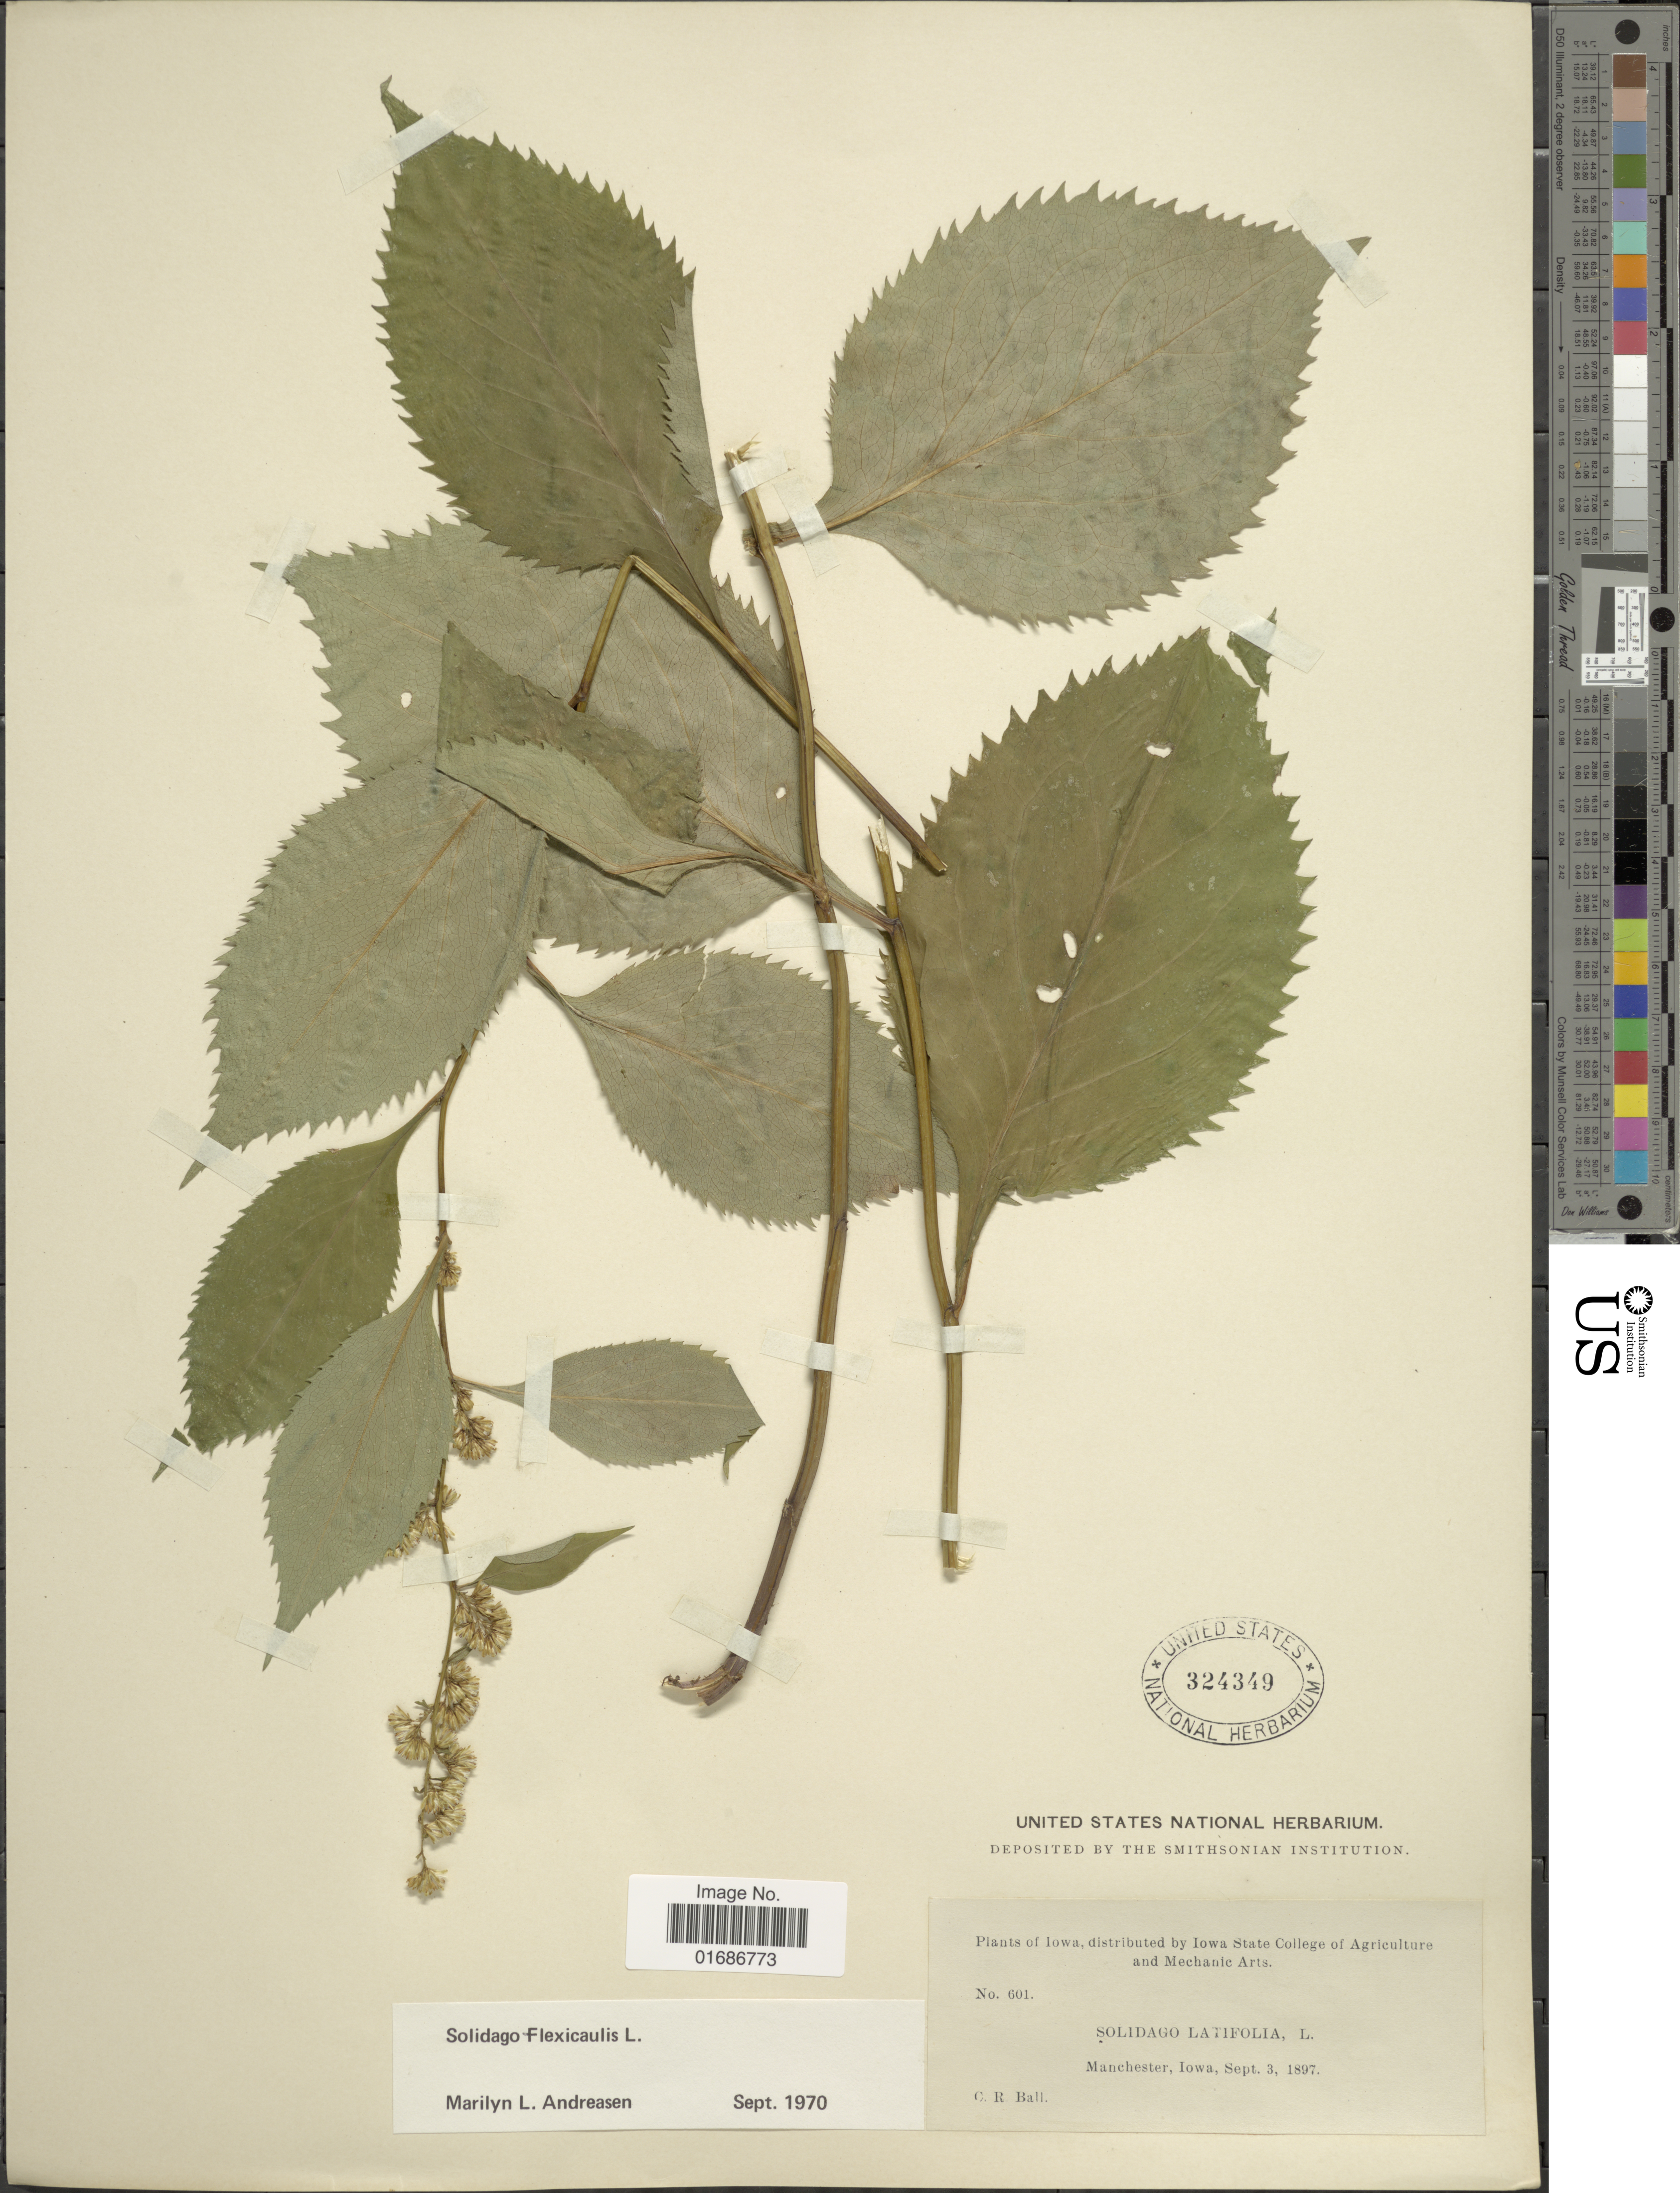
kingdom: Plantae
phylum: Tracheophyta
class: Magnoliopsida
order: Asterales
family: Asteraceae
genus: Solidago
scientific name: Solidago flexicaulis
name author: L.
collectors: C. R. Ball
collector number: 601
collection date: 1897-09-03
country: United States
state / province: Iowa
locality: Manchester, Iowa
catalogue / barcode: US 324349